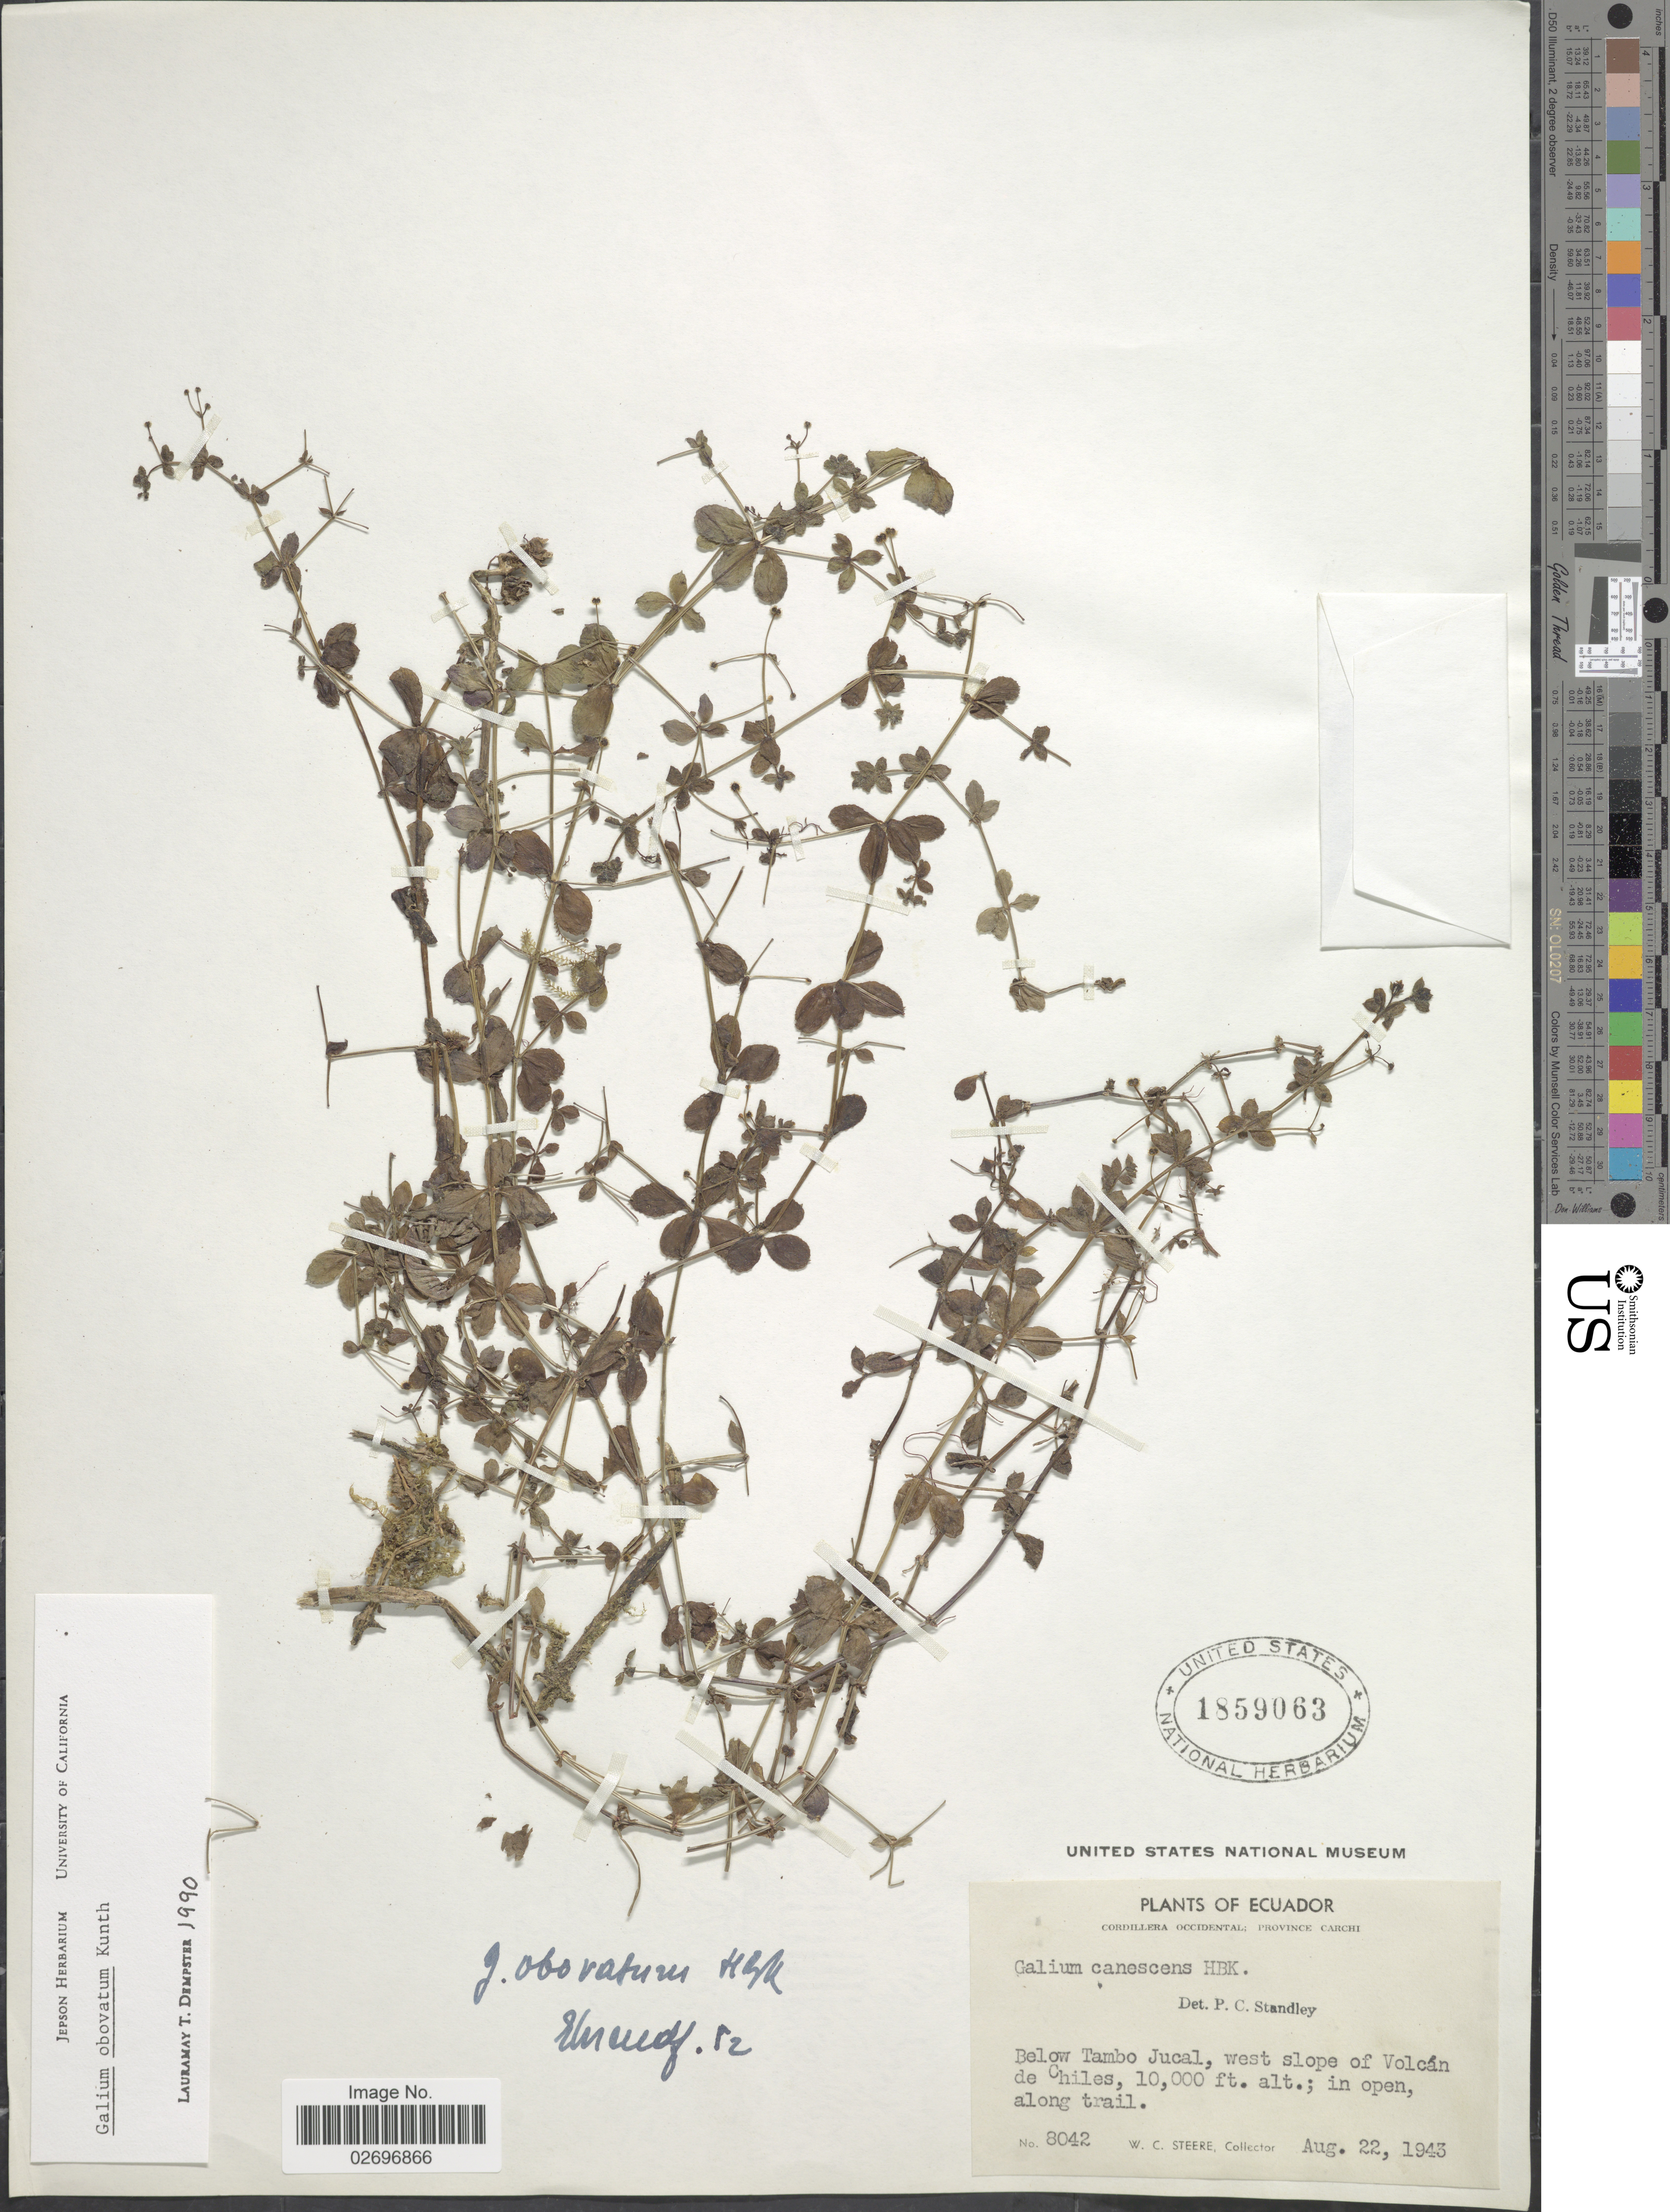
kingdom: Plantae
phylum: Tracheophyta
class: Magnoliopsida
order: Gentianales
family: Rubiaceae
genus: Galium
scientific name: Galium obovatum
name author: Kunth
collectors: W. C. Steere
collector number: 8042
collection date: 1943-08-22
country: Ecuador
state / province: Carchi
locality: Cordillera Occidental, below Tambo Jucal, west slope of Volcan de Chiles, in open along trail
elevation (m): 3048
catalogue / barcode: US 1859063